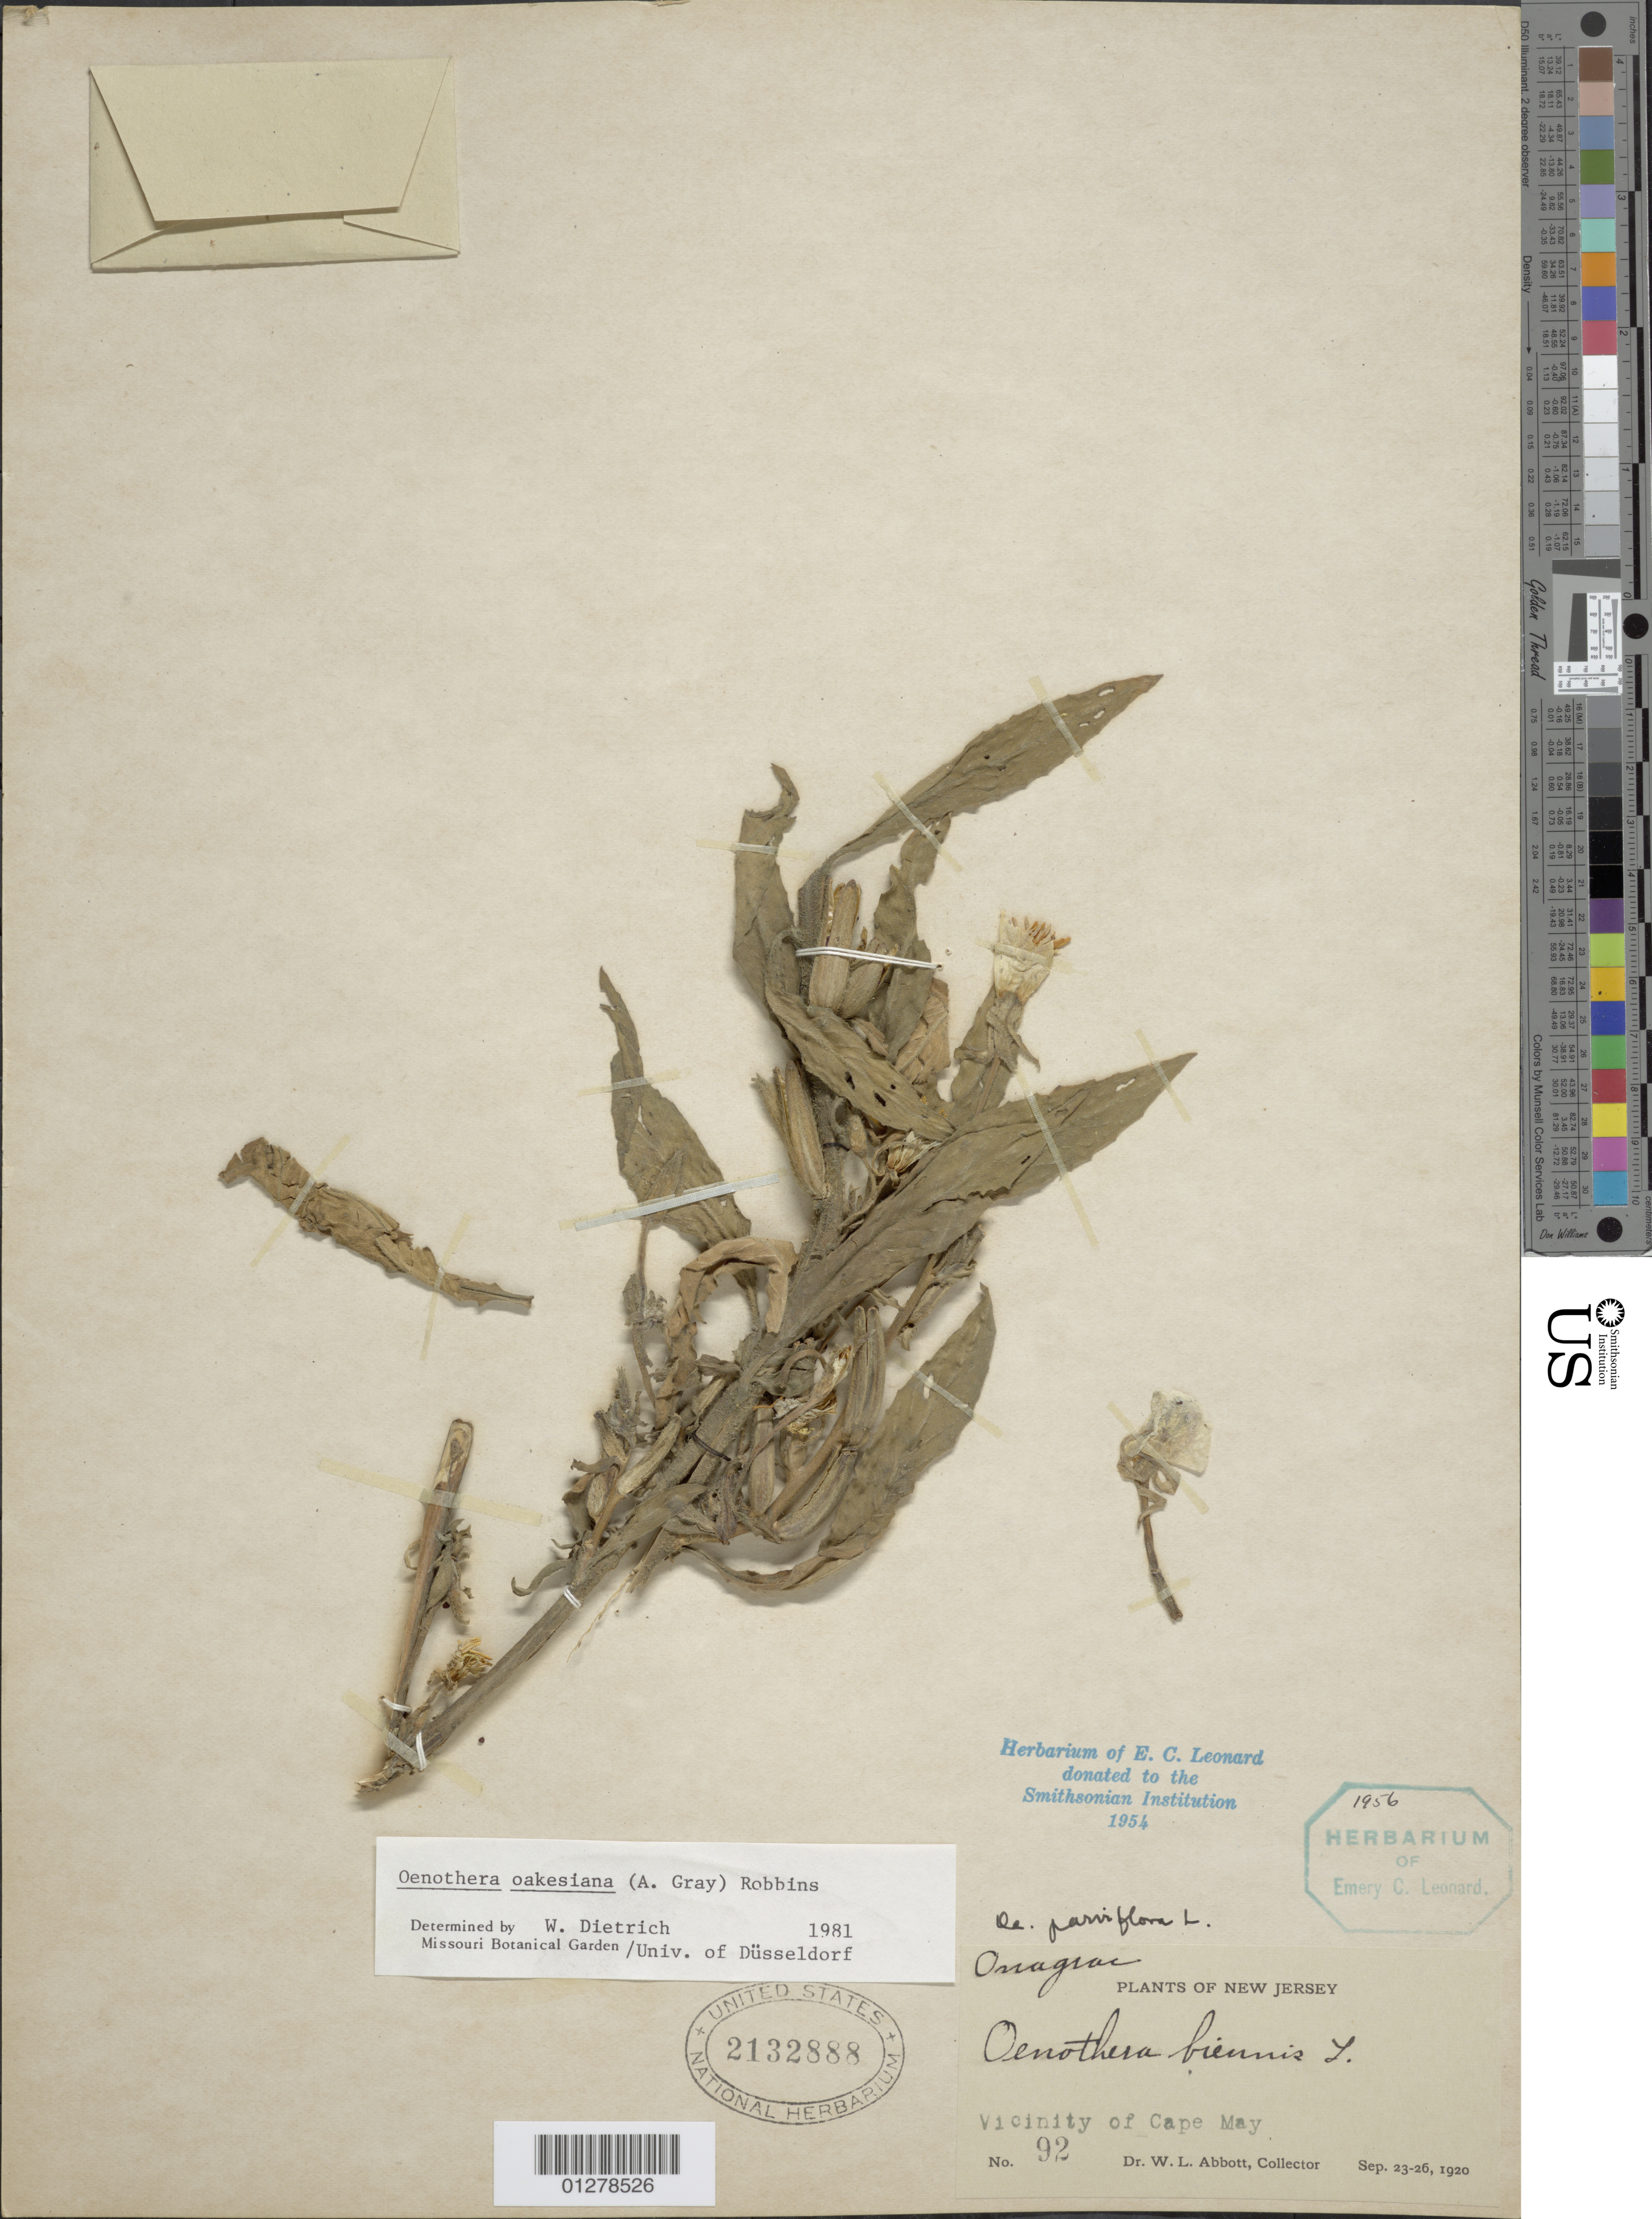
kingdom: Plantae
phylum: Tracheophyta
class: Magnoliopsida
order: Myrtales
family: Onagraceae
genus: Oenothera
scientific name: Oenothera oakesiana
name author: (A. Gray) J.W. Robbins ex S. Watson & J.M. Coult.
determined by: Dietrich, W.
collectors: W. L. Abbott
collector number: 92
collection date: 1920-09-23/1920-09-26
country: United States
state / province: New Jersey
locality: Vicinity of Cape May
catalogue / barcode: US 2132888